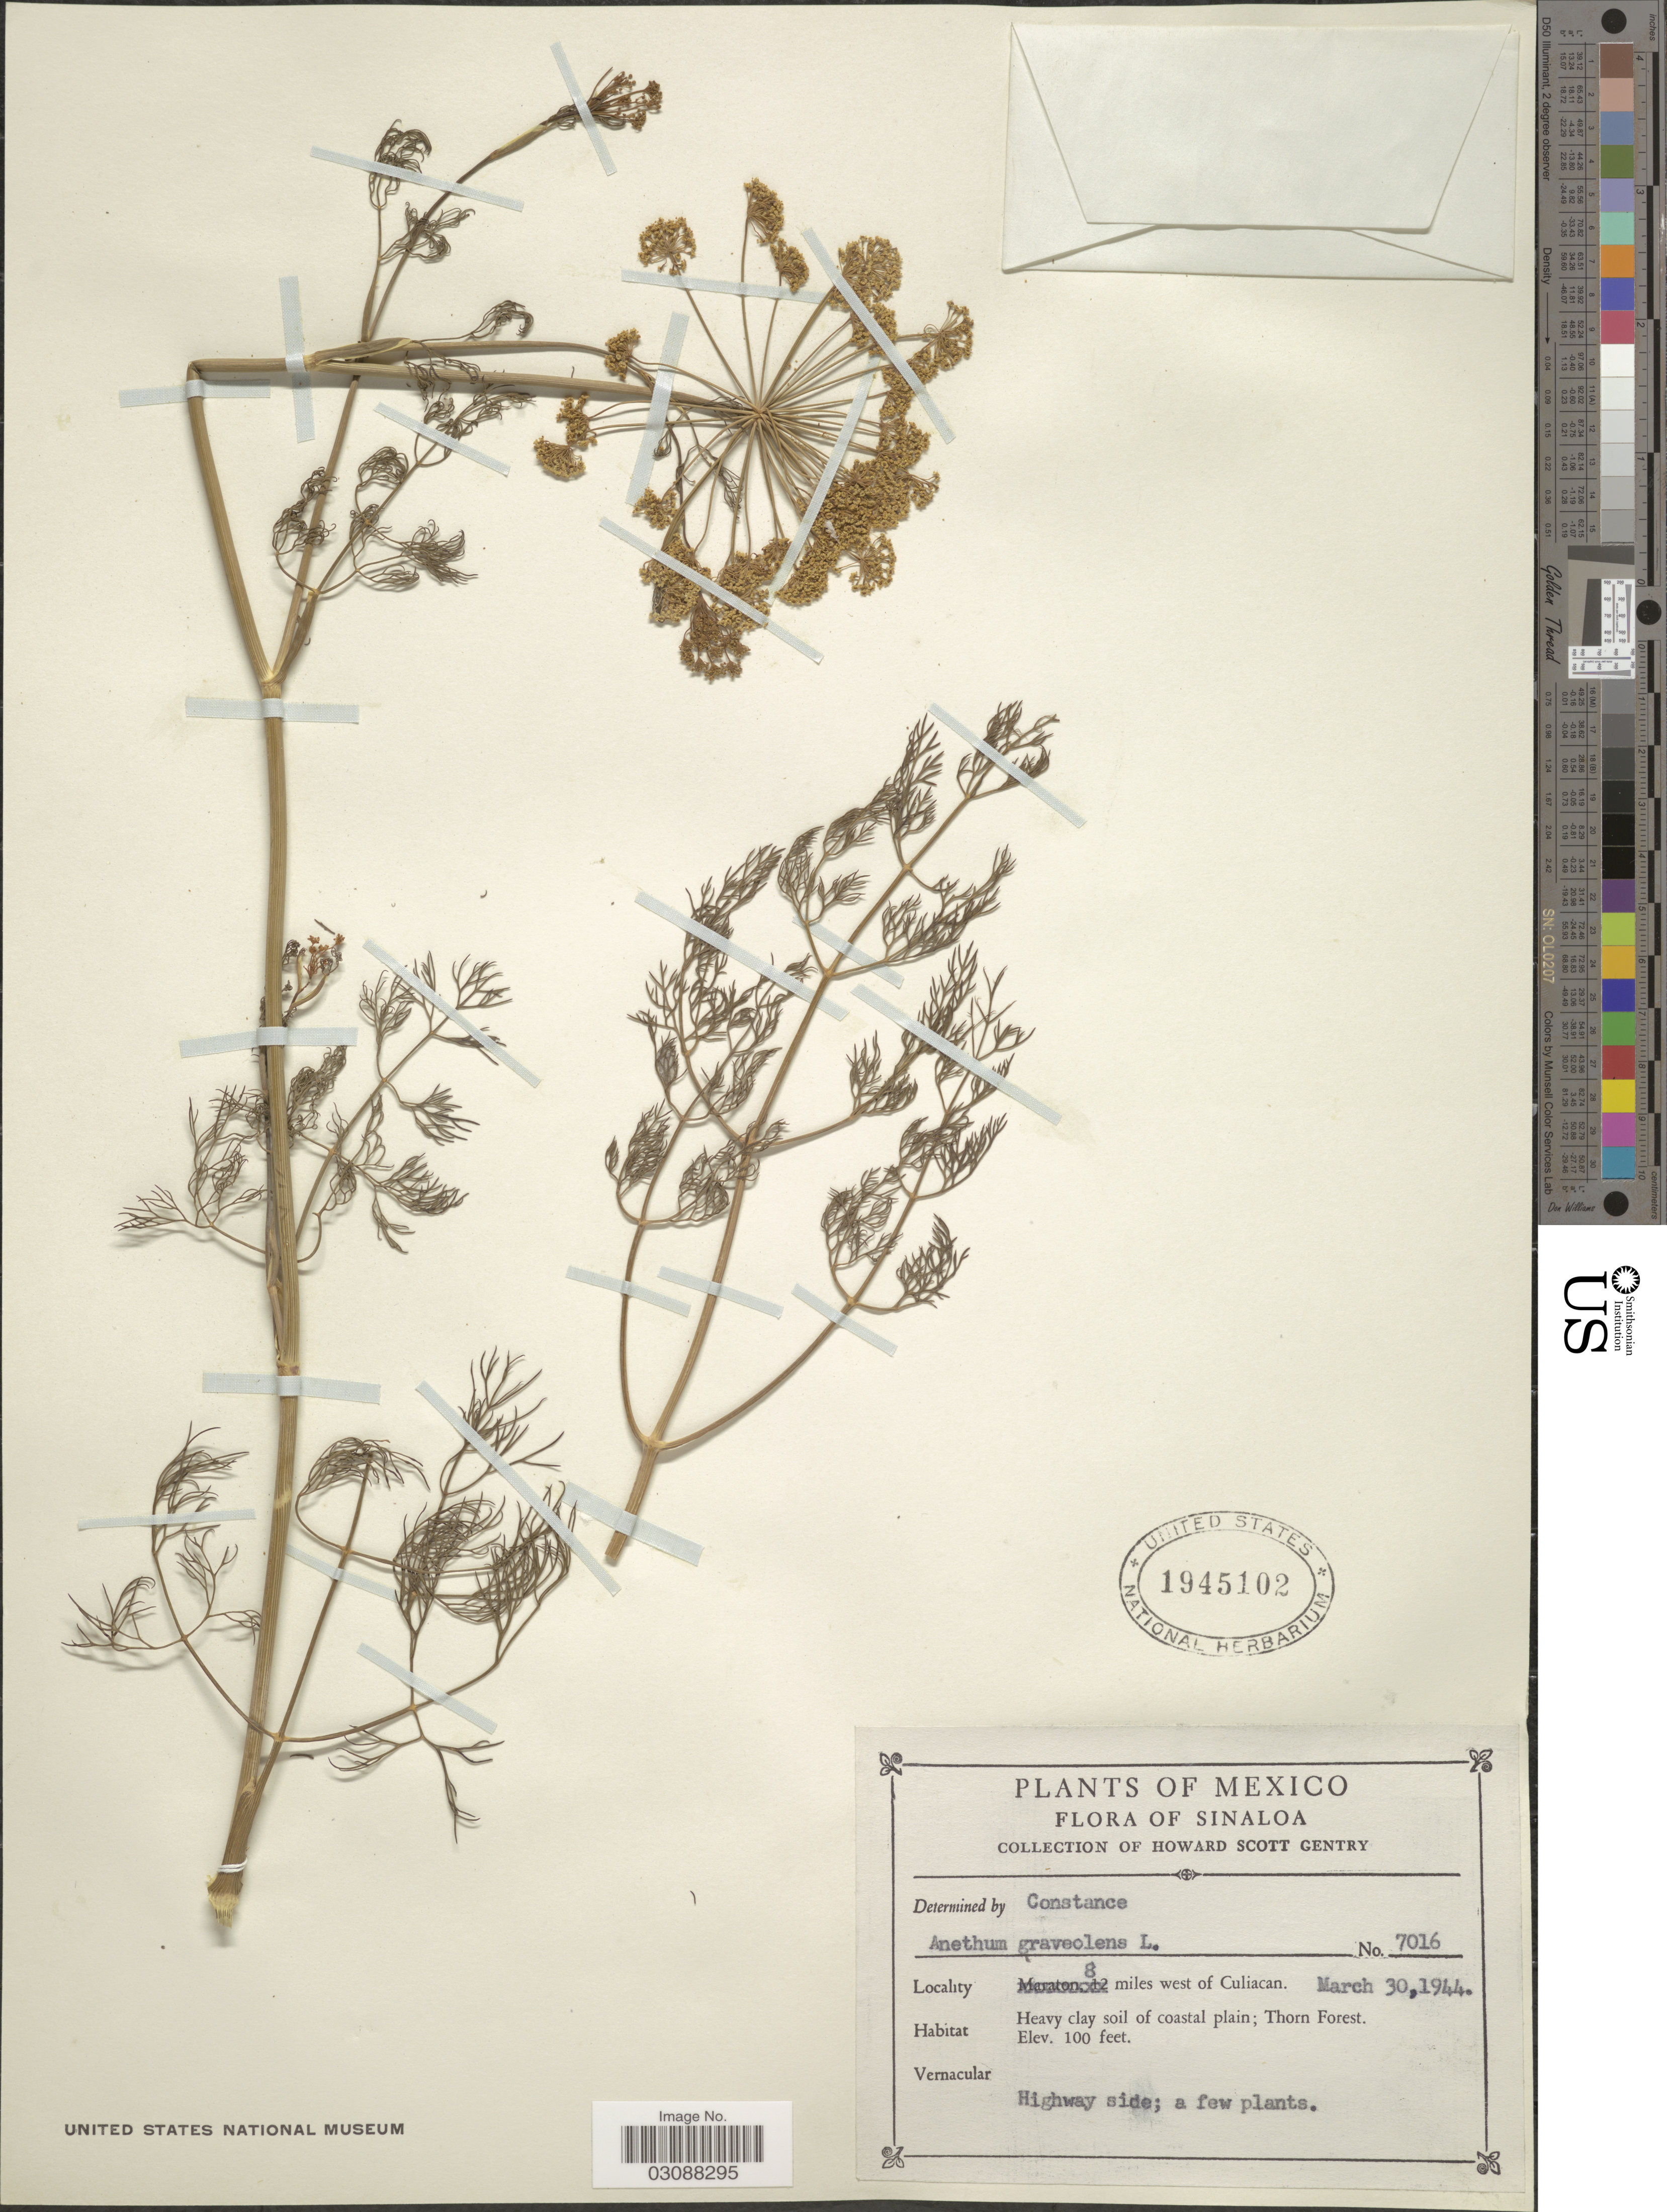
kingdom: Plantae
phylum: Tracheophyta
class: Magnoliopsida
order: Apiales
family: Apiaceae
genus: Anethum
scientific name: Anethum graveolens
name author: L.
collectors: H. S. Gentry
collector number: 7016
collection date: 1944-03-30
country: Mexico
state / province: Sinaloa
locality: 8 miles west of Culiacan.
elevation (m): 30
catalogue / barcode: US 1945102